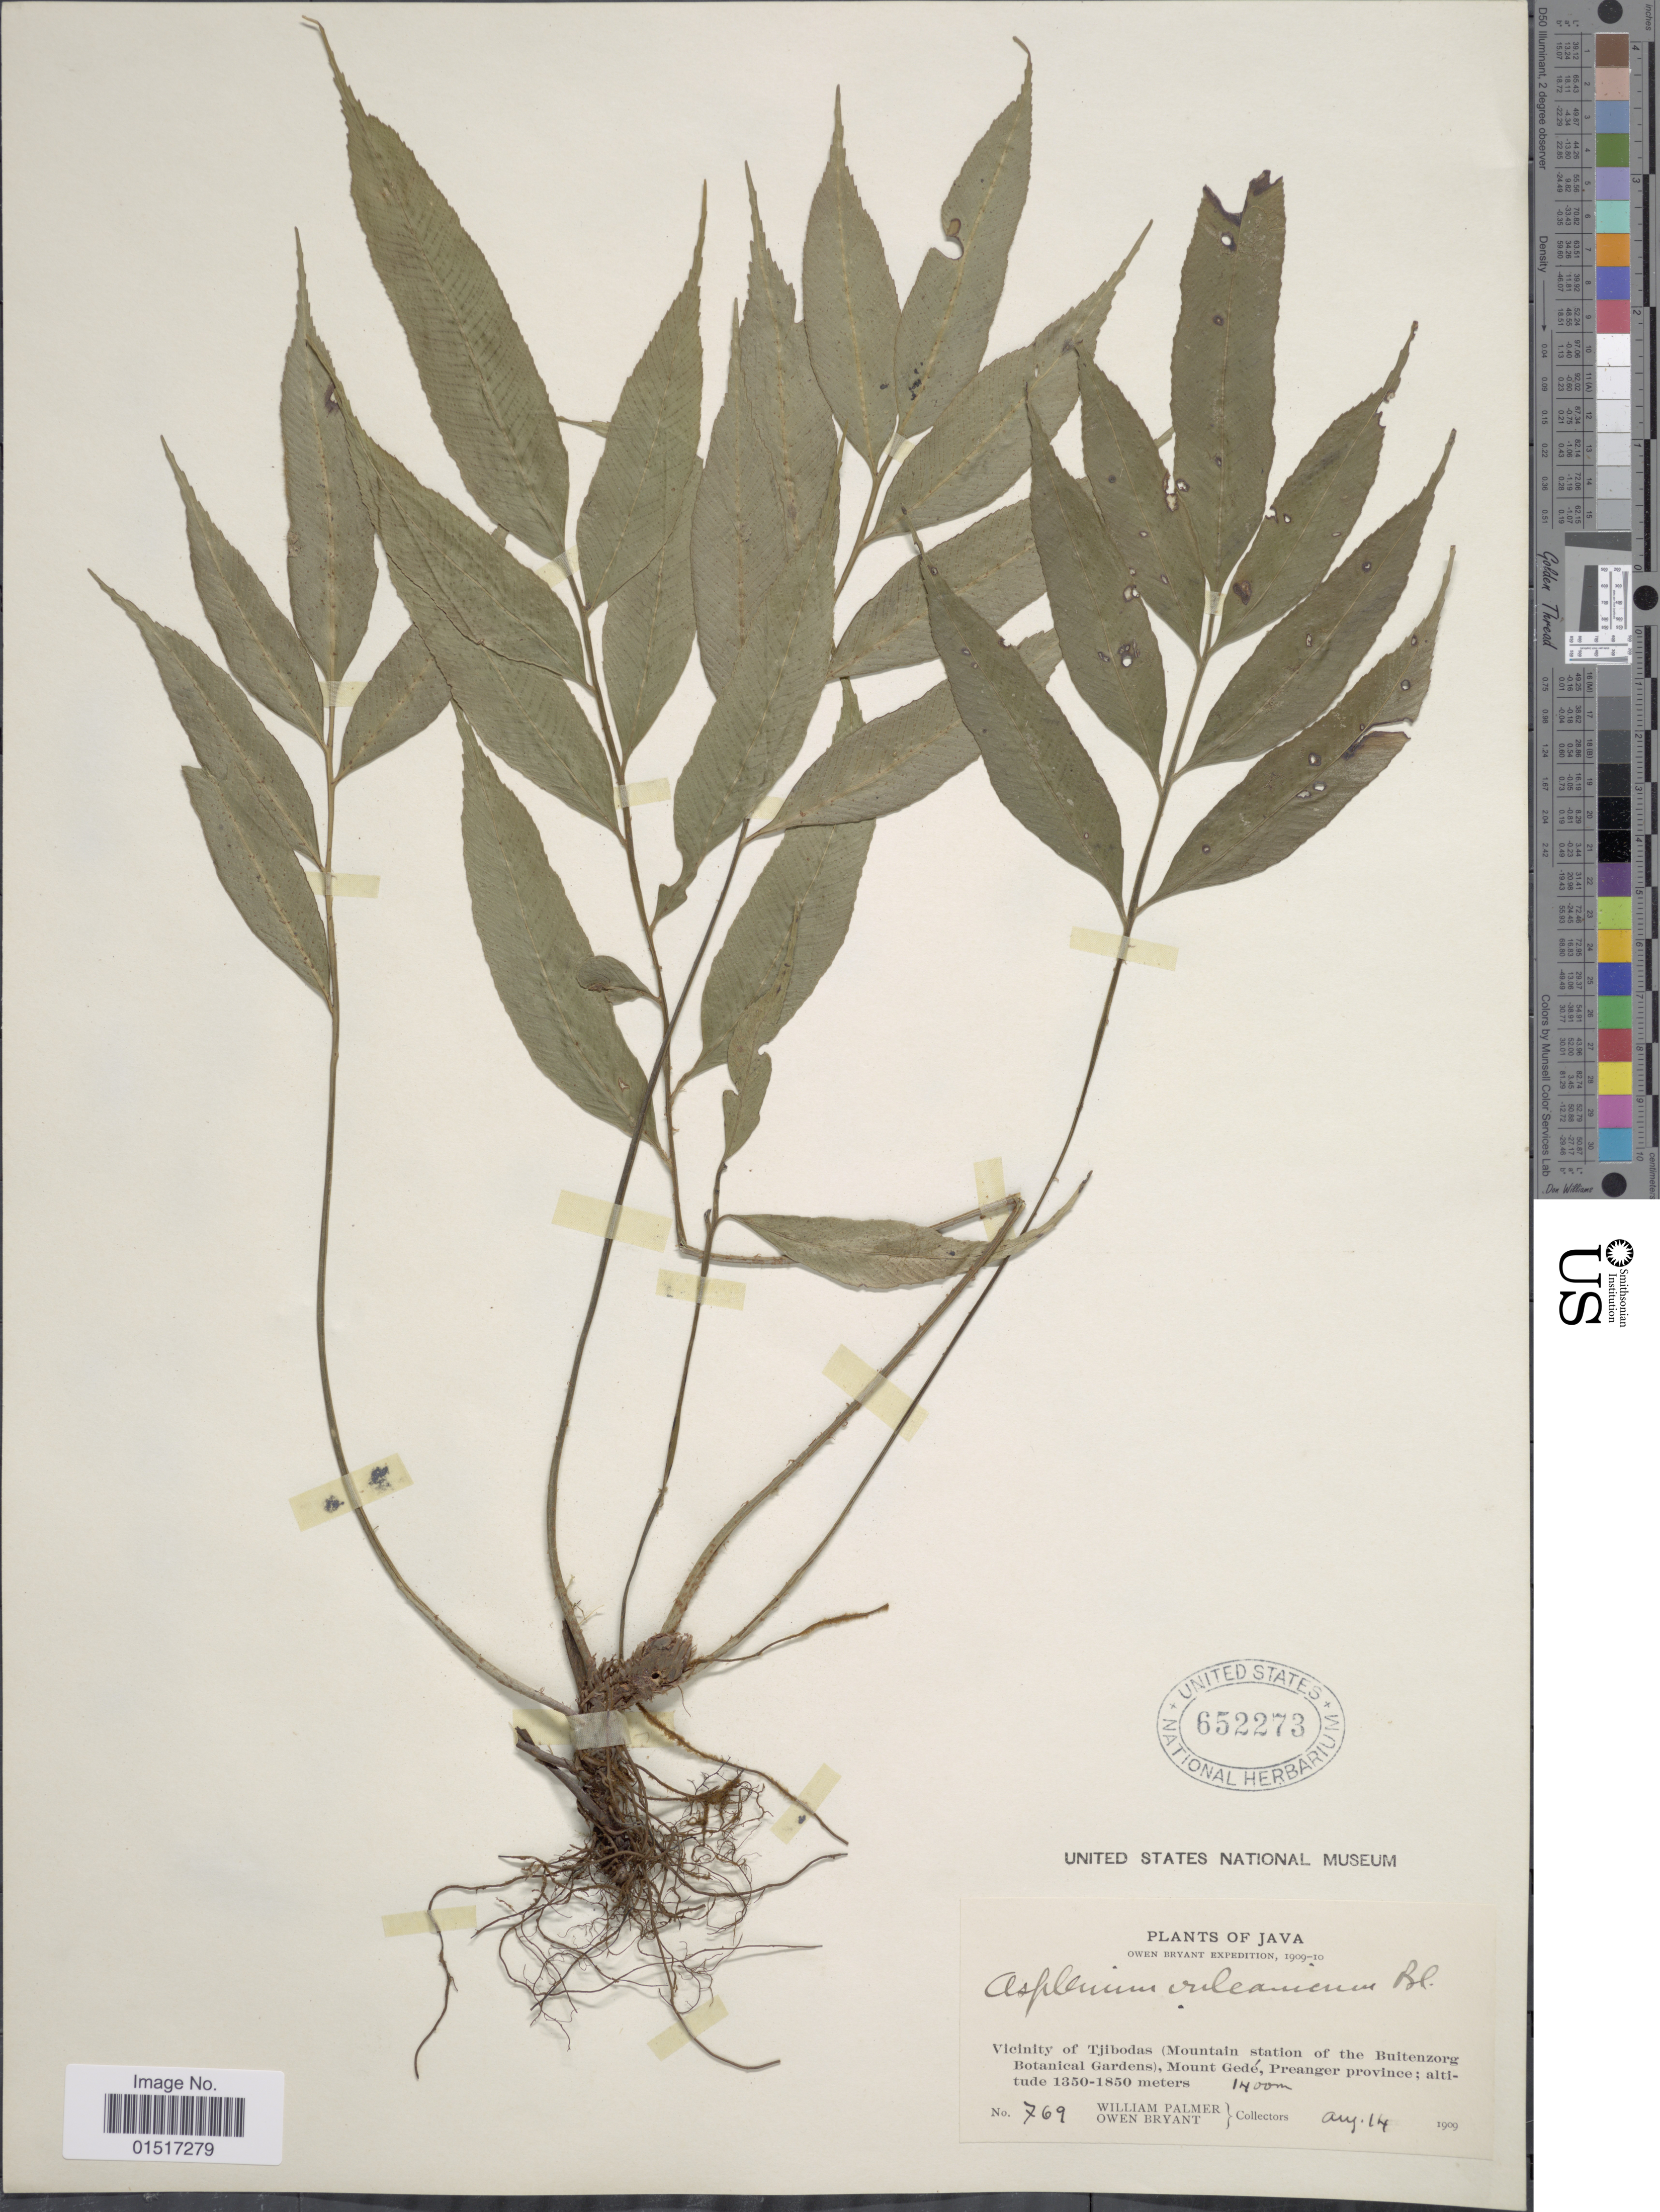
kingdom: Plantae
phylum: Tracheophyta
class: Polypodiopsida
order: Polypodiales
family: Aspleniaceae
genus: Asplenium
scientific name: Asplenium vulcanicum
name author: Blume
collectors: W. Palmer & O. Bryant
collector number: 769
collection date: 1909-08-14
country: Indonesia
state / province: Java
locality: Vicinity of Tjibodas (Mountain station of the Buitenzorg Botanical Gardens), Mount Gedé, Preanger province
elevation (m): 1400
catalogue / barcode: US 652273